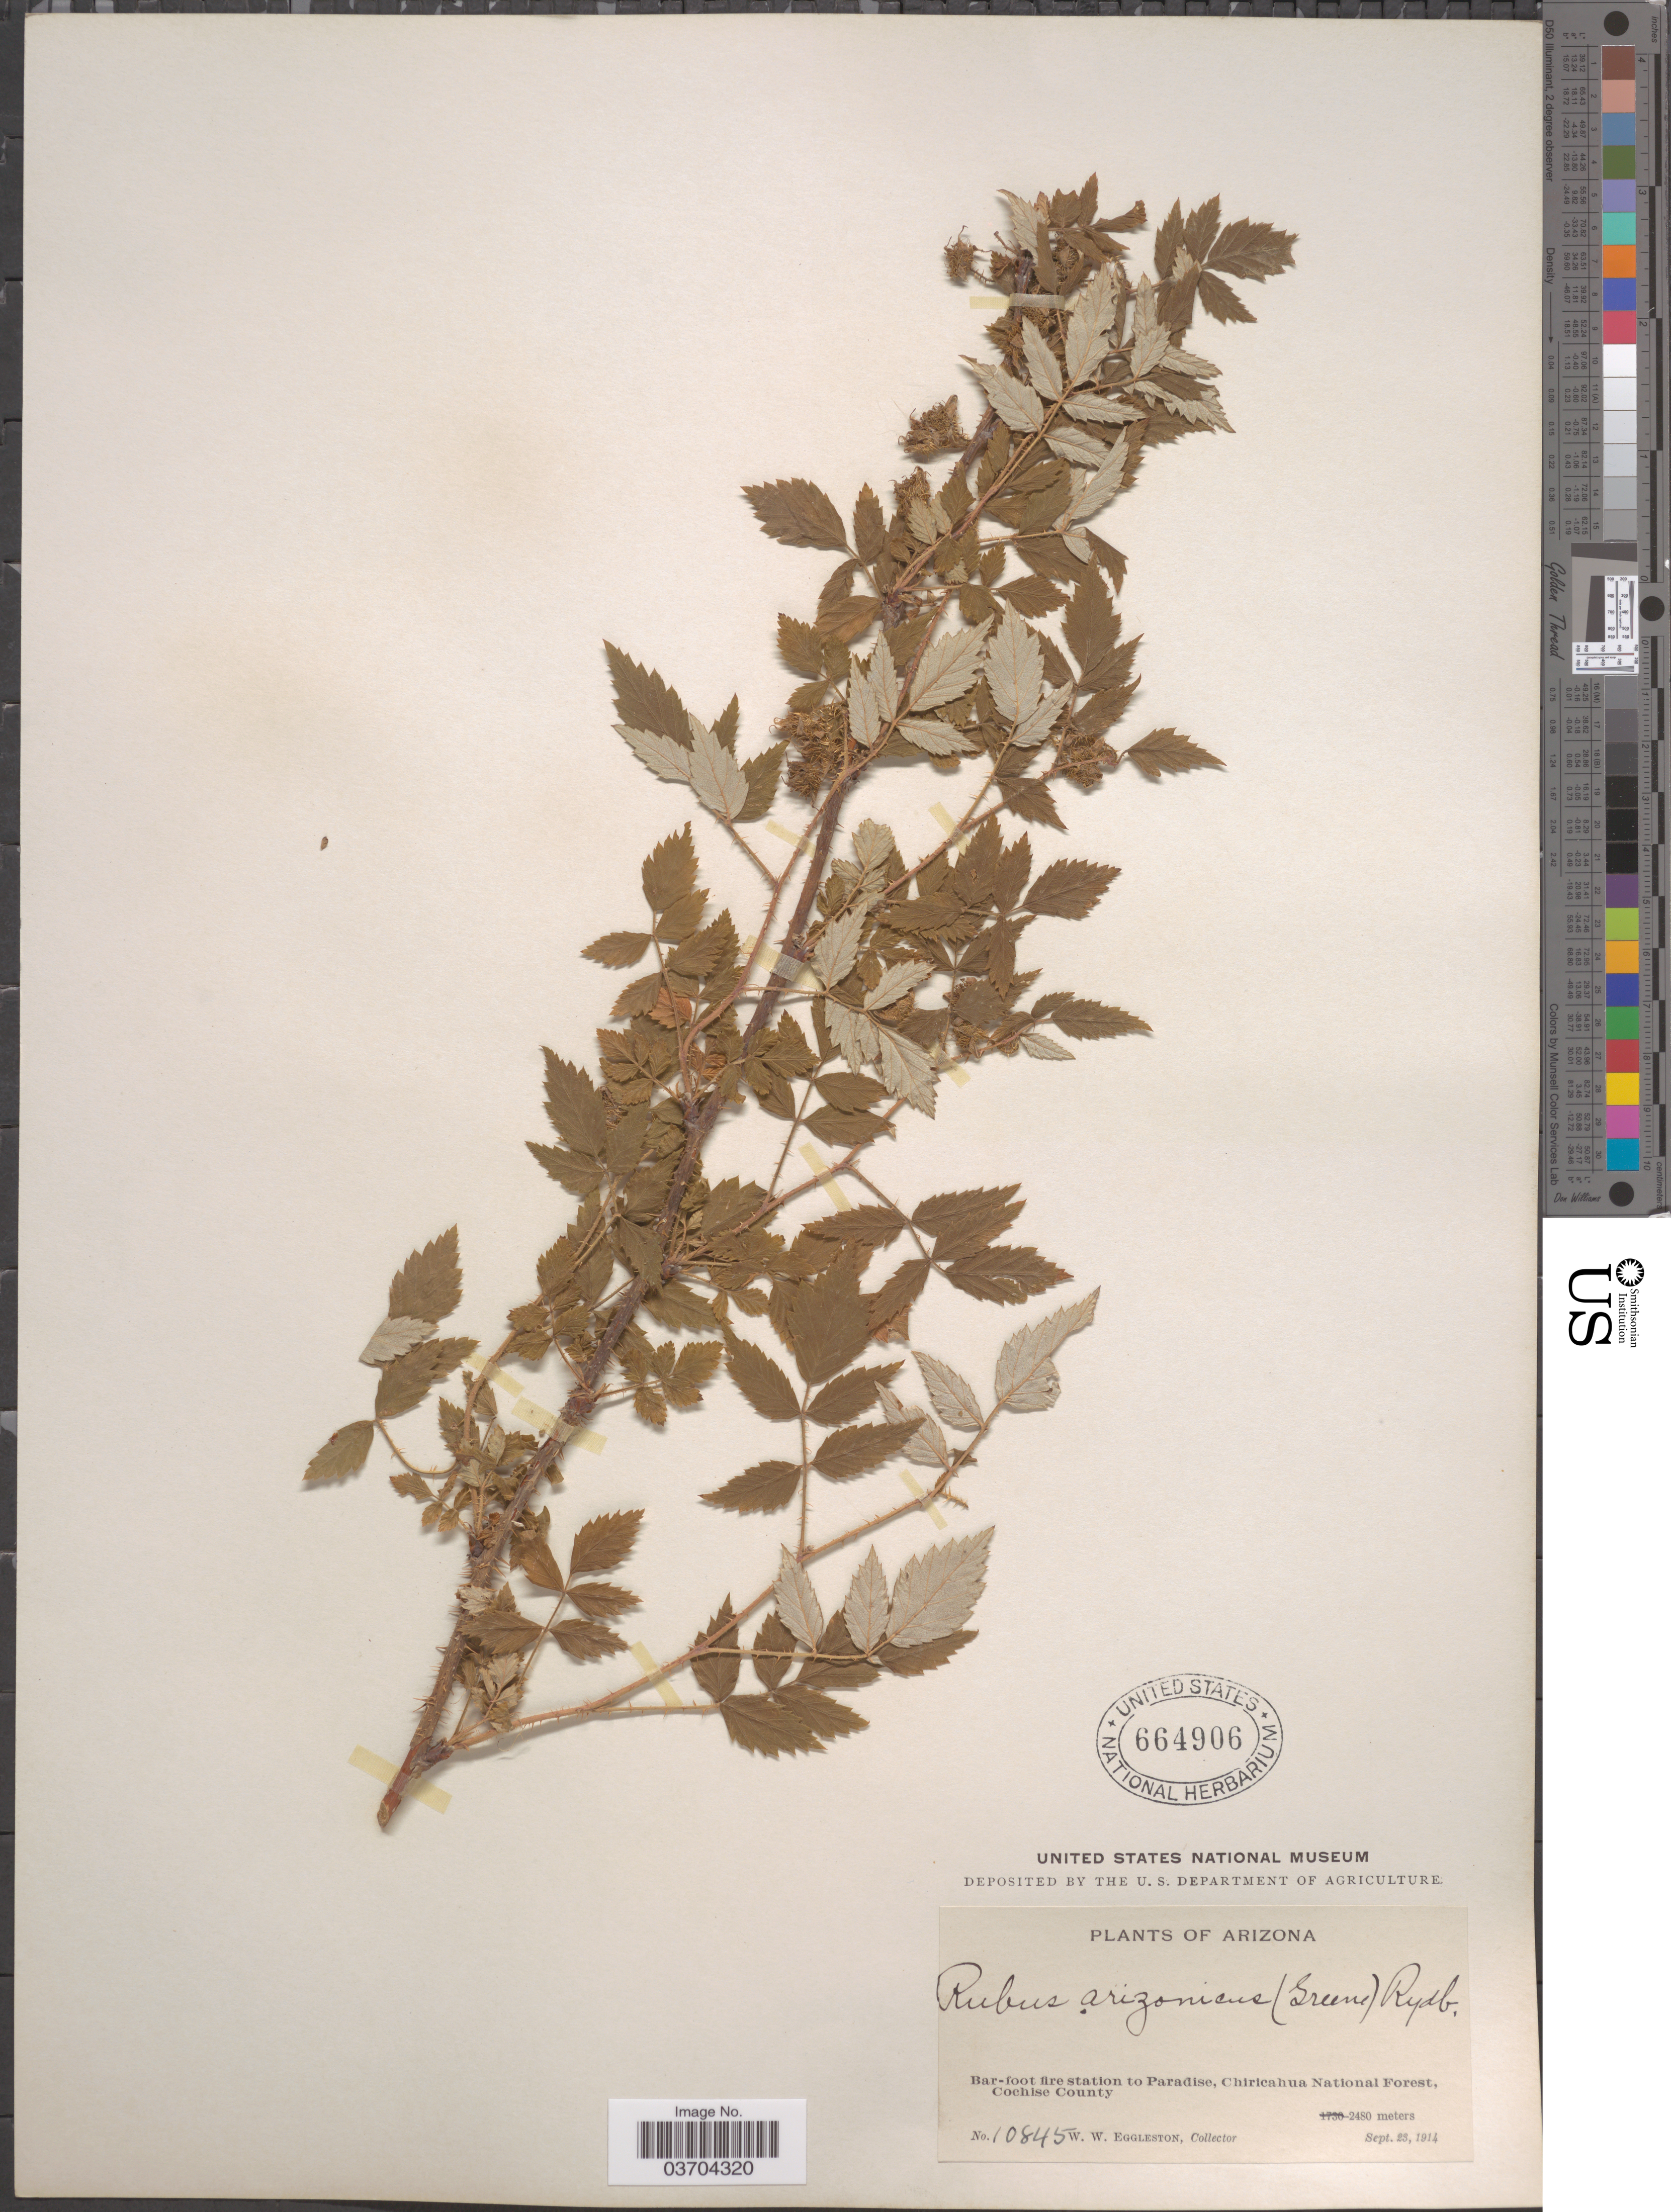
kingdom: Plantae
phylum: Tracheophyta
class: Magnoliopsida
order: Rosales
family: Rosaceae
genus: Rubus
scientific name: Rubus arizonicus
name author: (Greene) Rydb.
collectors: W. W. Eggleston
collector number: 10845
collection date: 1914-09-23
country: United States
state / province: Arizona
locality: Bar-foot fire station to Paradise, Chiricahua National Forest, Cochise County.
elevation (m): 2480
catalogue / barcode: US 664906